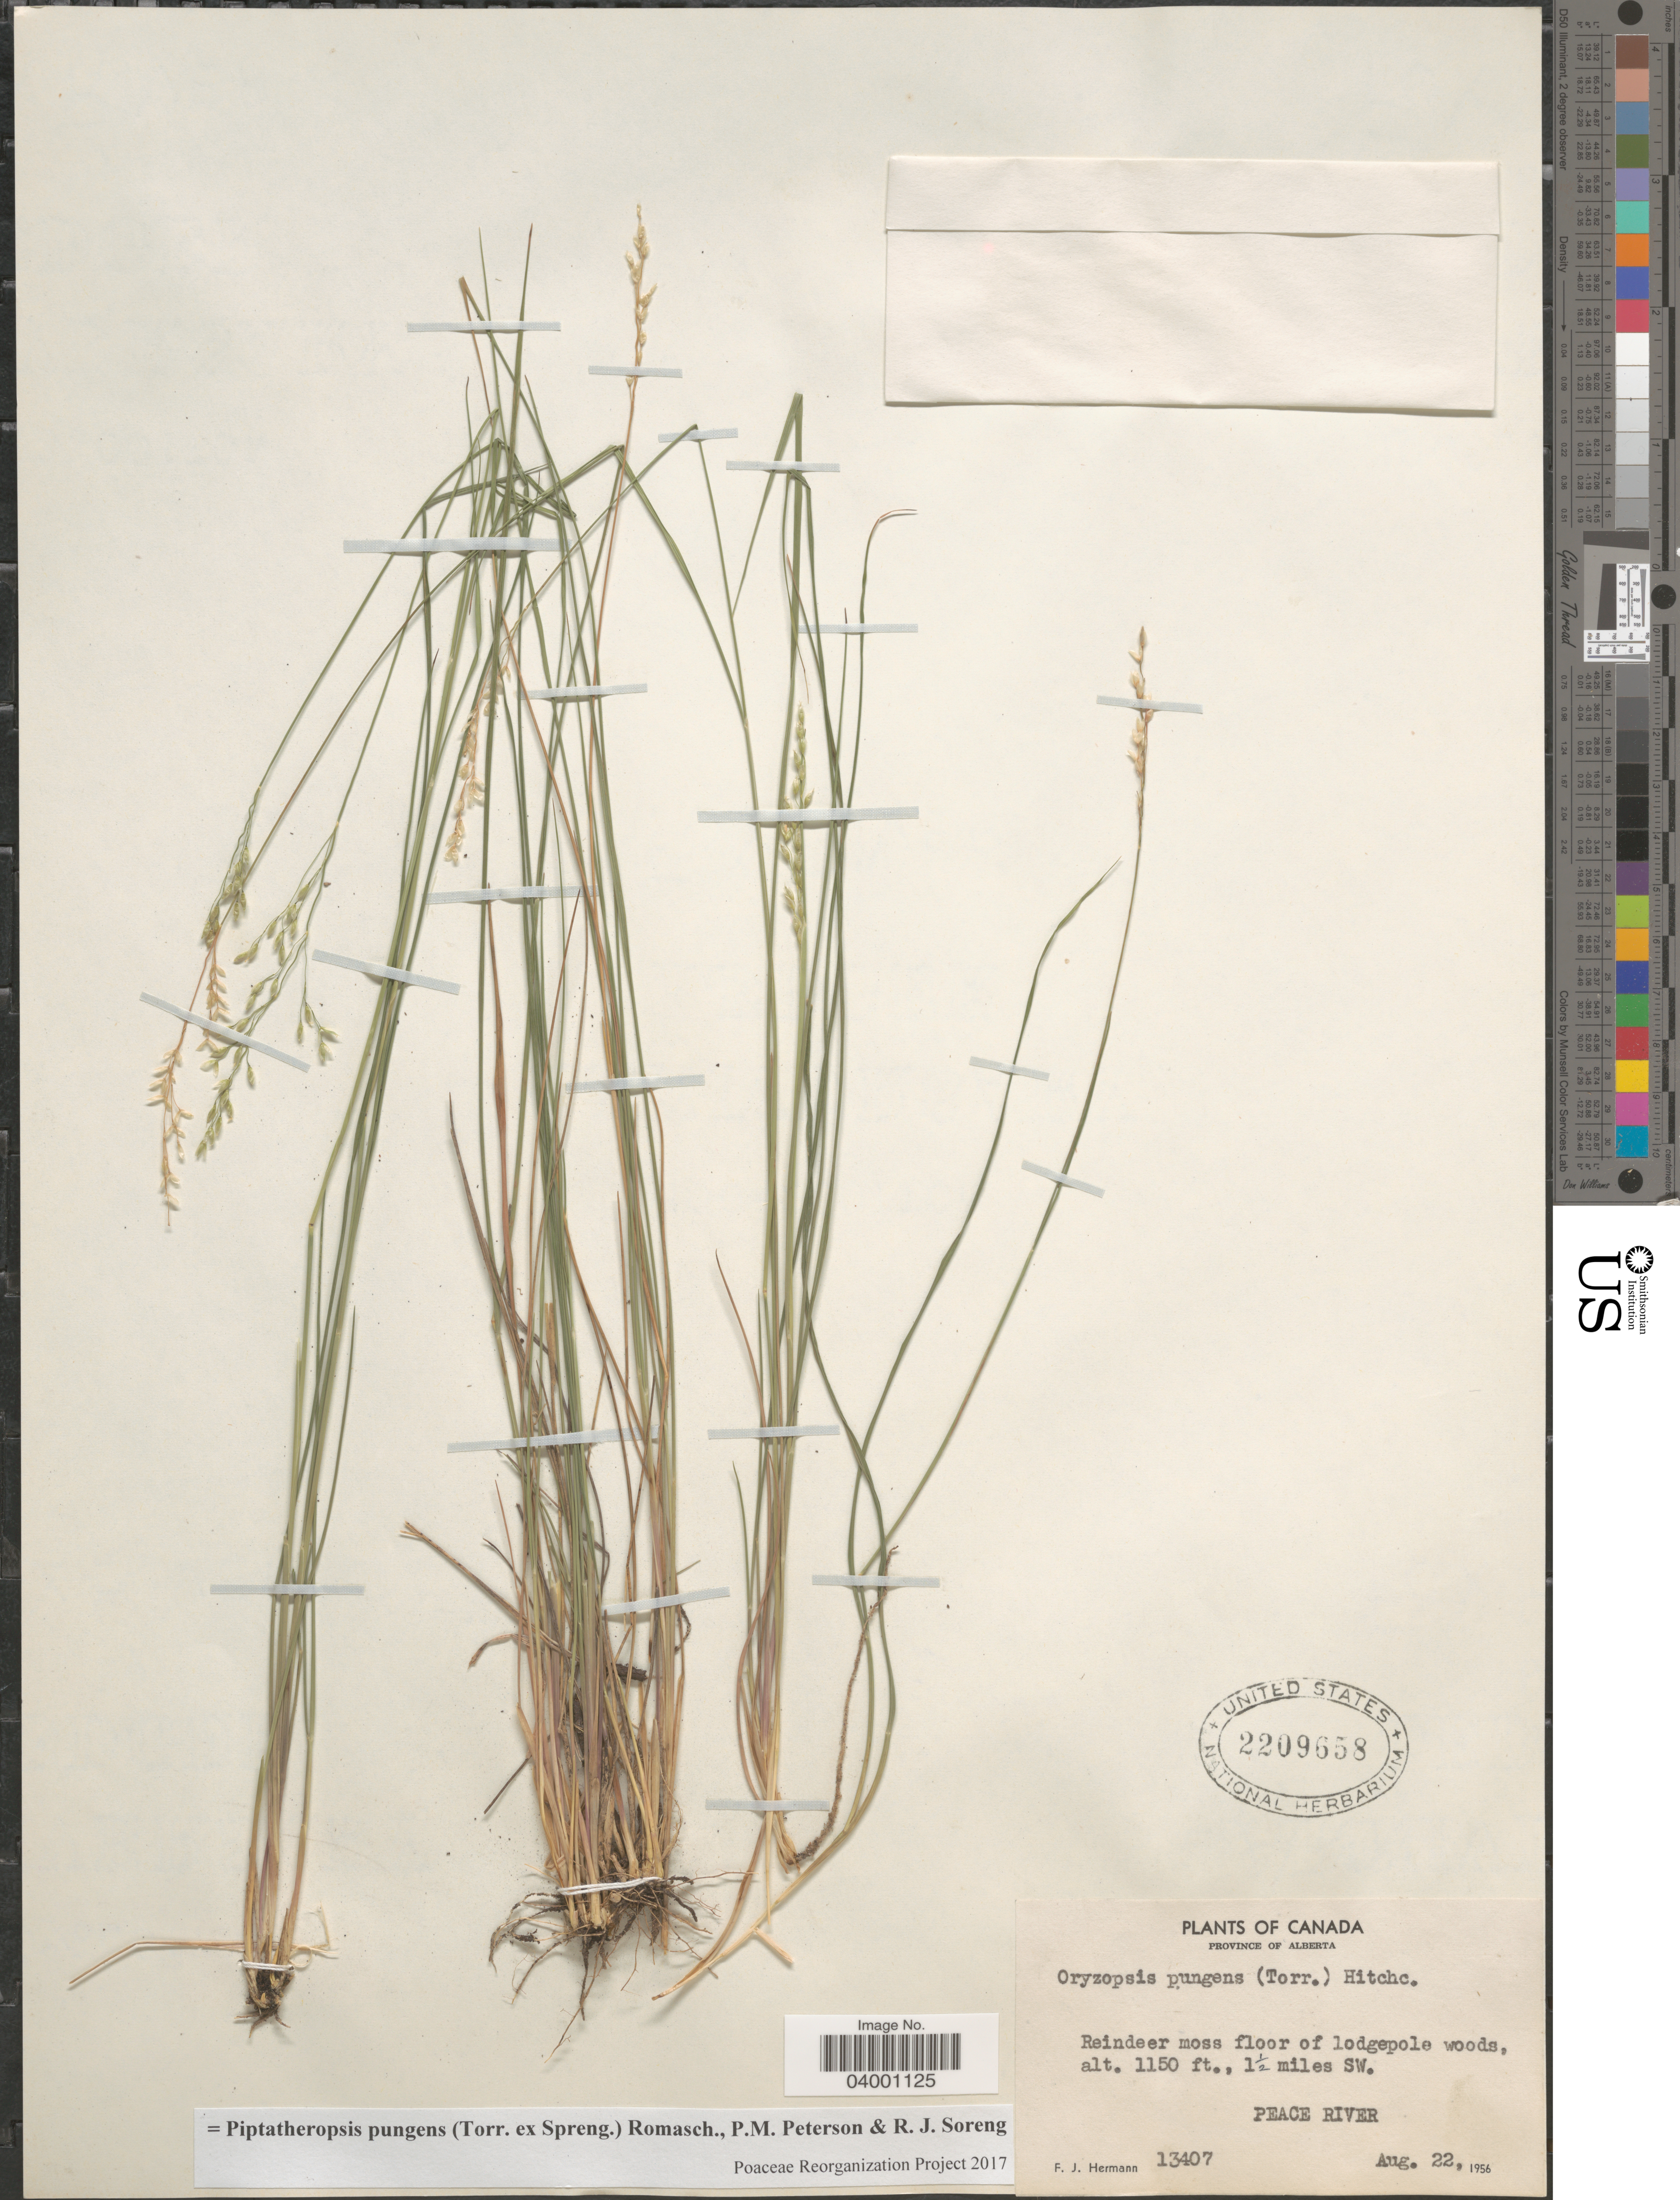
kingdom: Plantae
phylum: Tracheophyta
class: Liliopsida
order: Poales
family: Poaceae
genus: Piptatheropsis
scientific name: Piptatheropsis pungens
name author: (Torr. ex Spreng.) Romasch. et al.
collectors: F. J. Hermann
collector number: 13407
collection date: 1956-08-22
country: Canada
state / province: Alberta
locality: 1½ miles SW. Peace River.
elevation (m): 351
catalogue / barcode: US 2209658